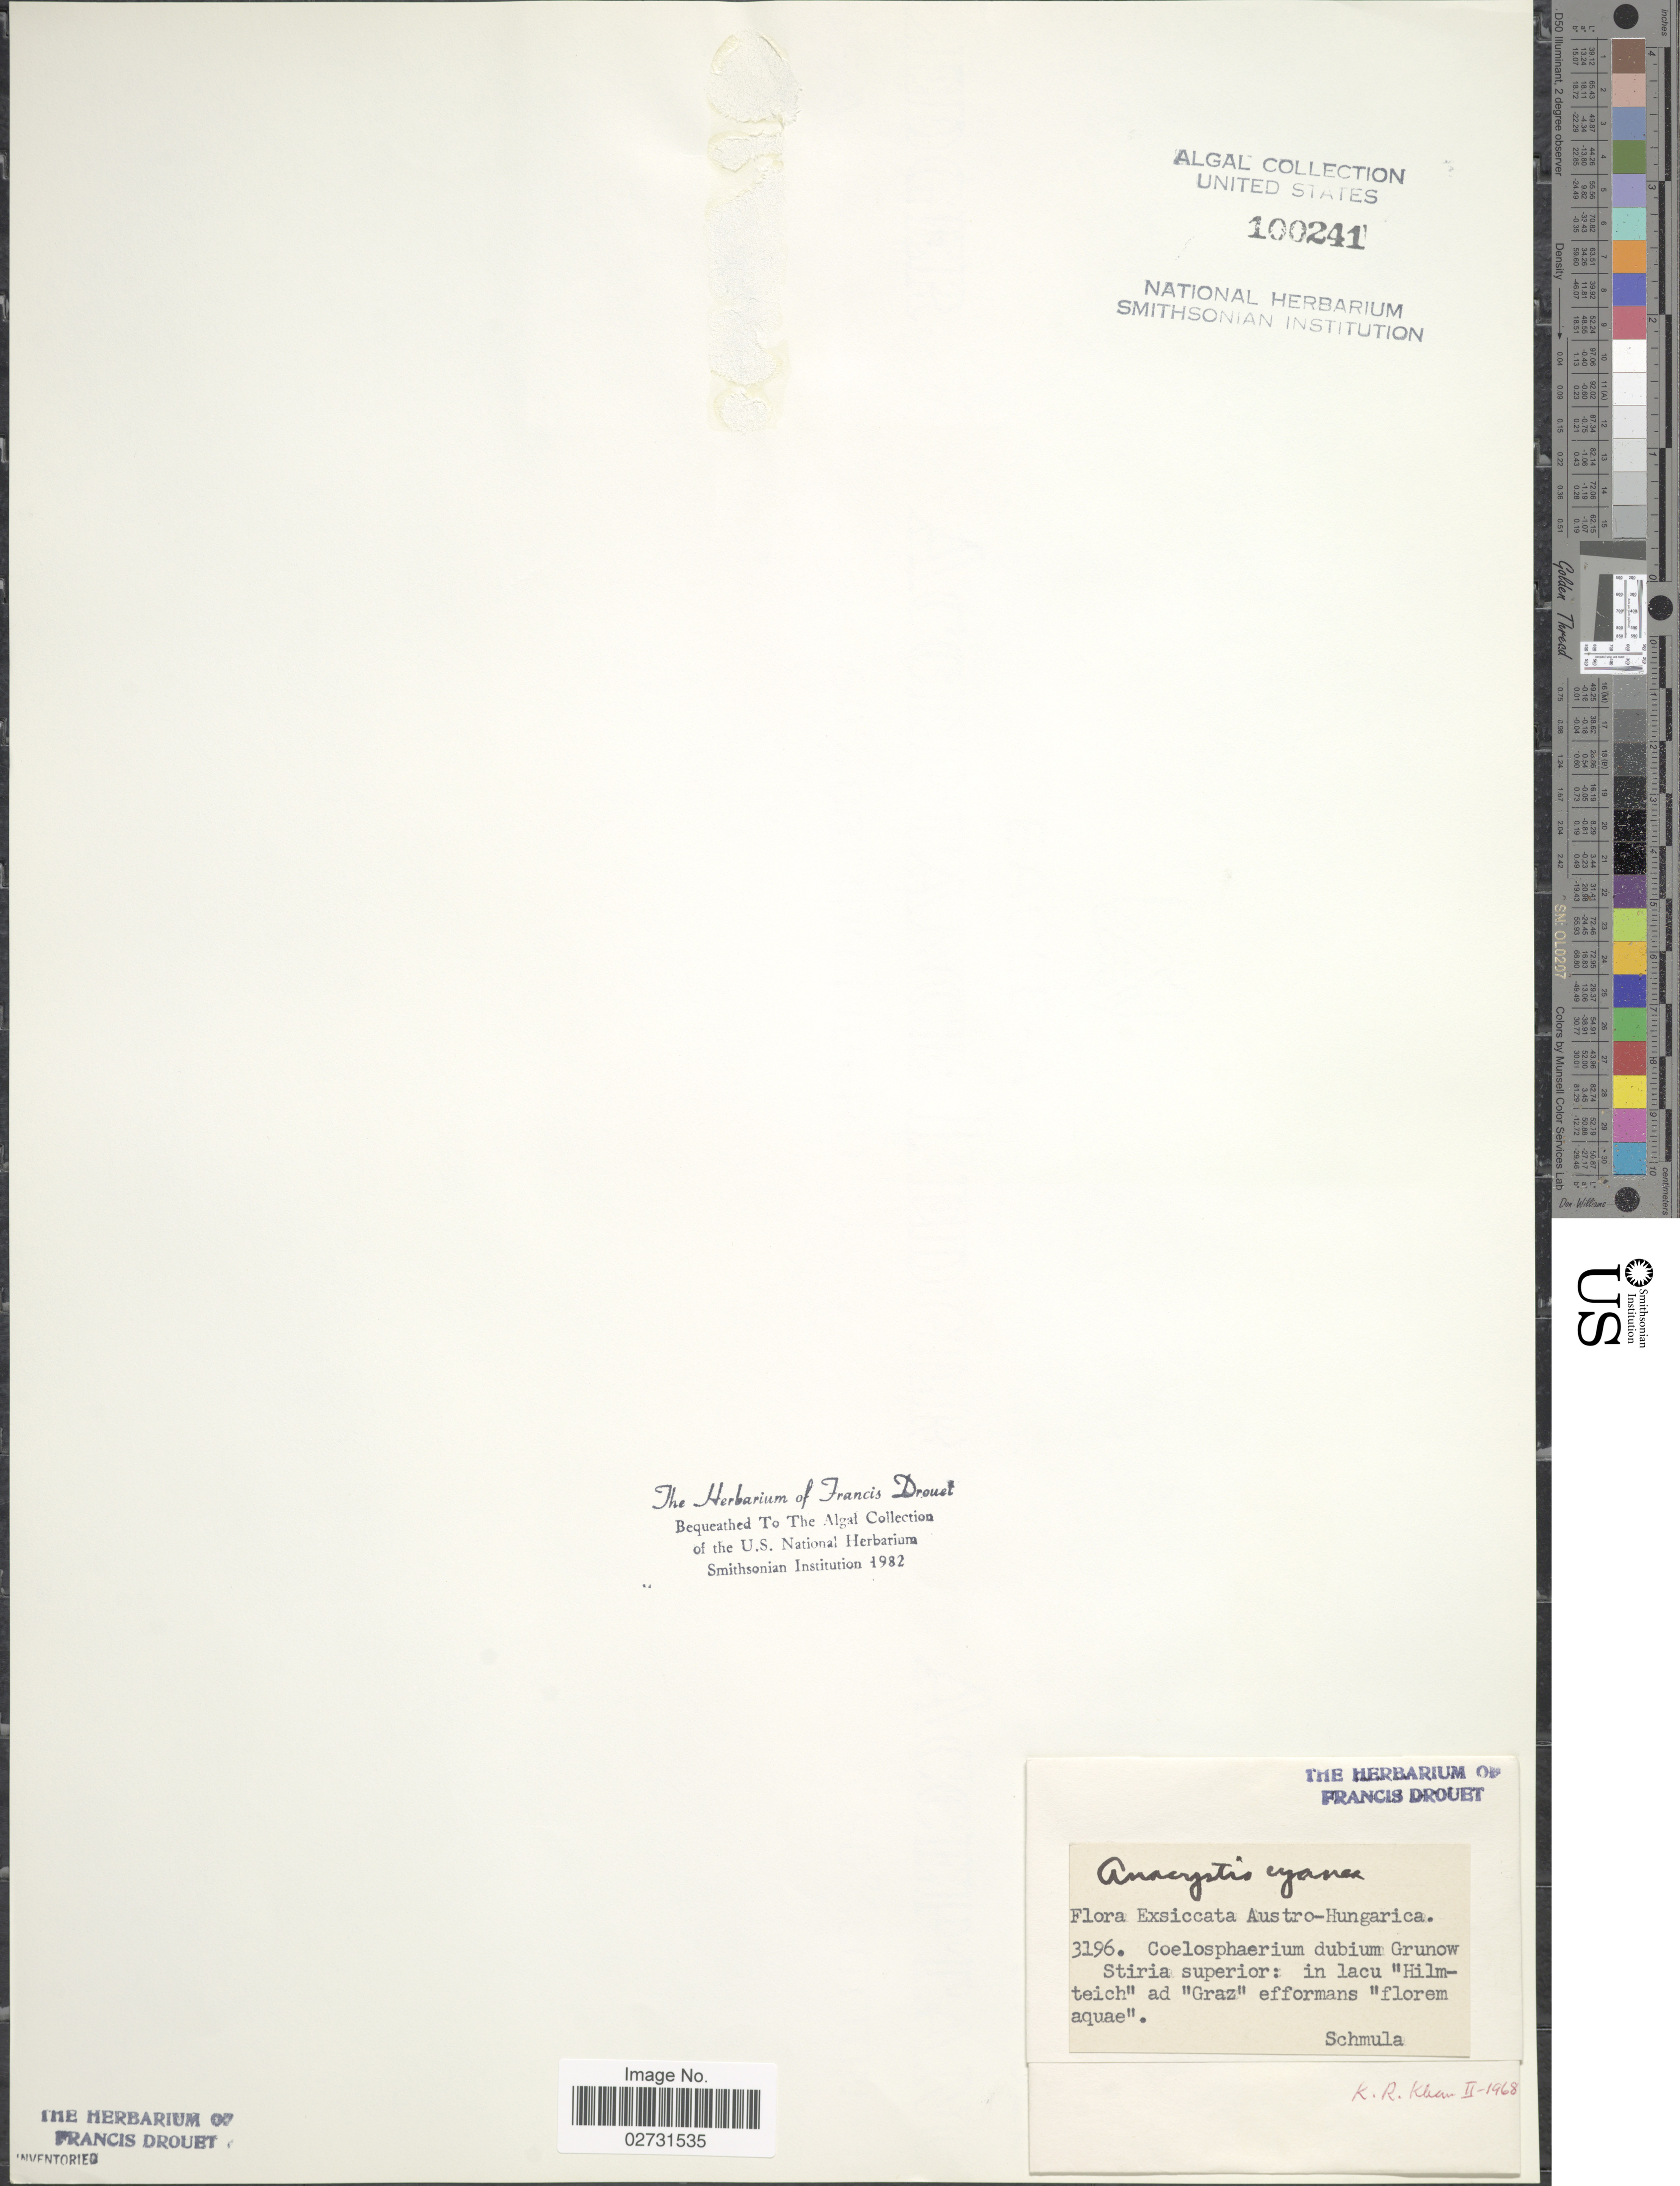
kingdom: Bacteria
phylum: Cyanobacteria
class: Cyanobacteriia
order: Cyanobacteriales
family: Chroococcaceae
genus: Anacystis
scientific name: Anacystis cyanea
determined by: Drouet, F. E.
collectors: S. Schmula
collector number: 3196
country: Austria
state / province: Steiermark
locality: Hilmteich, Graz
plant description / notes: Flora Exsiccatae Austro-Hungarica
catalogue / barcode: US 100241